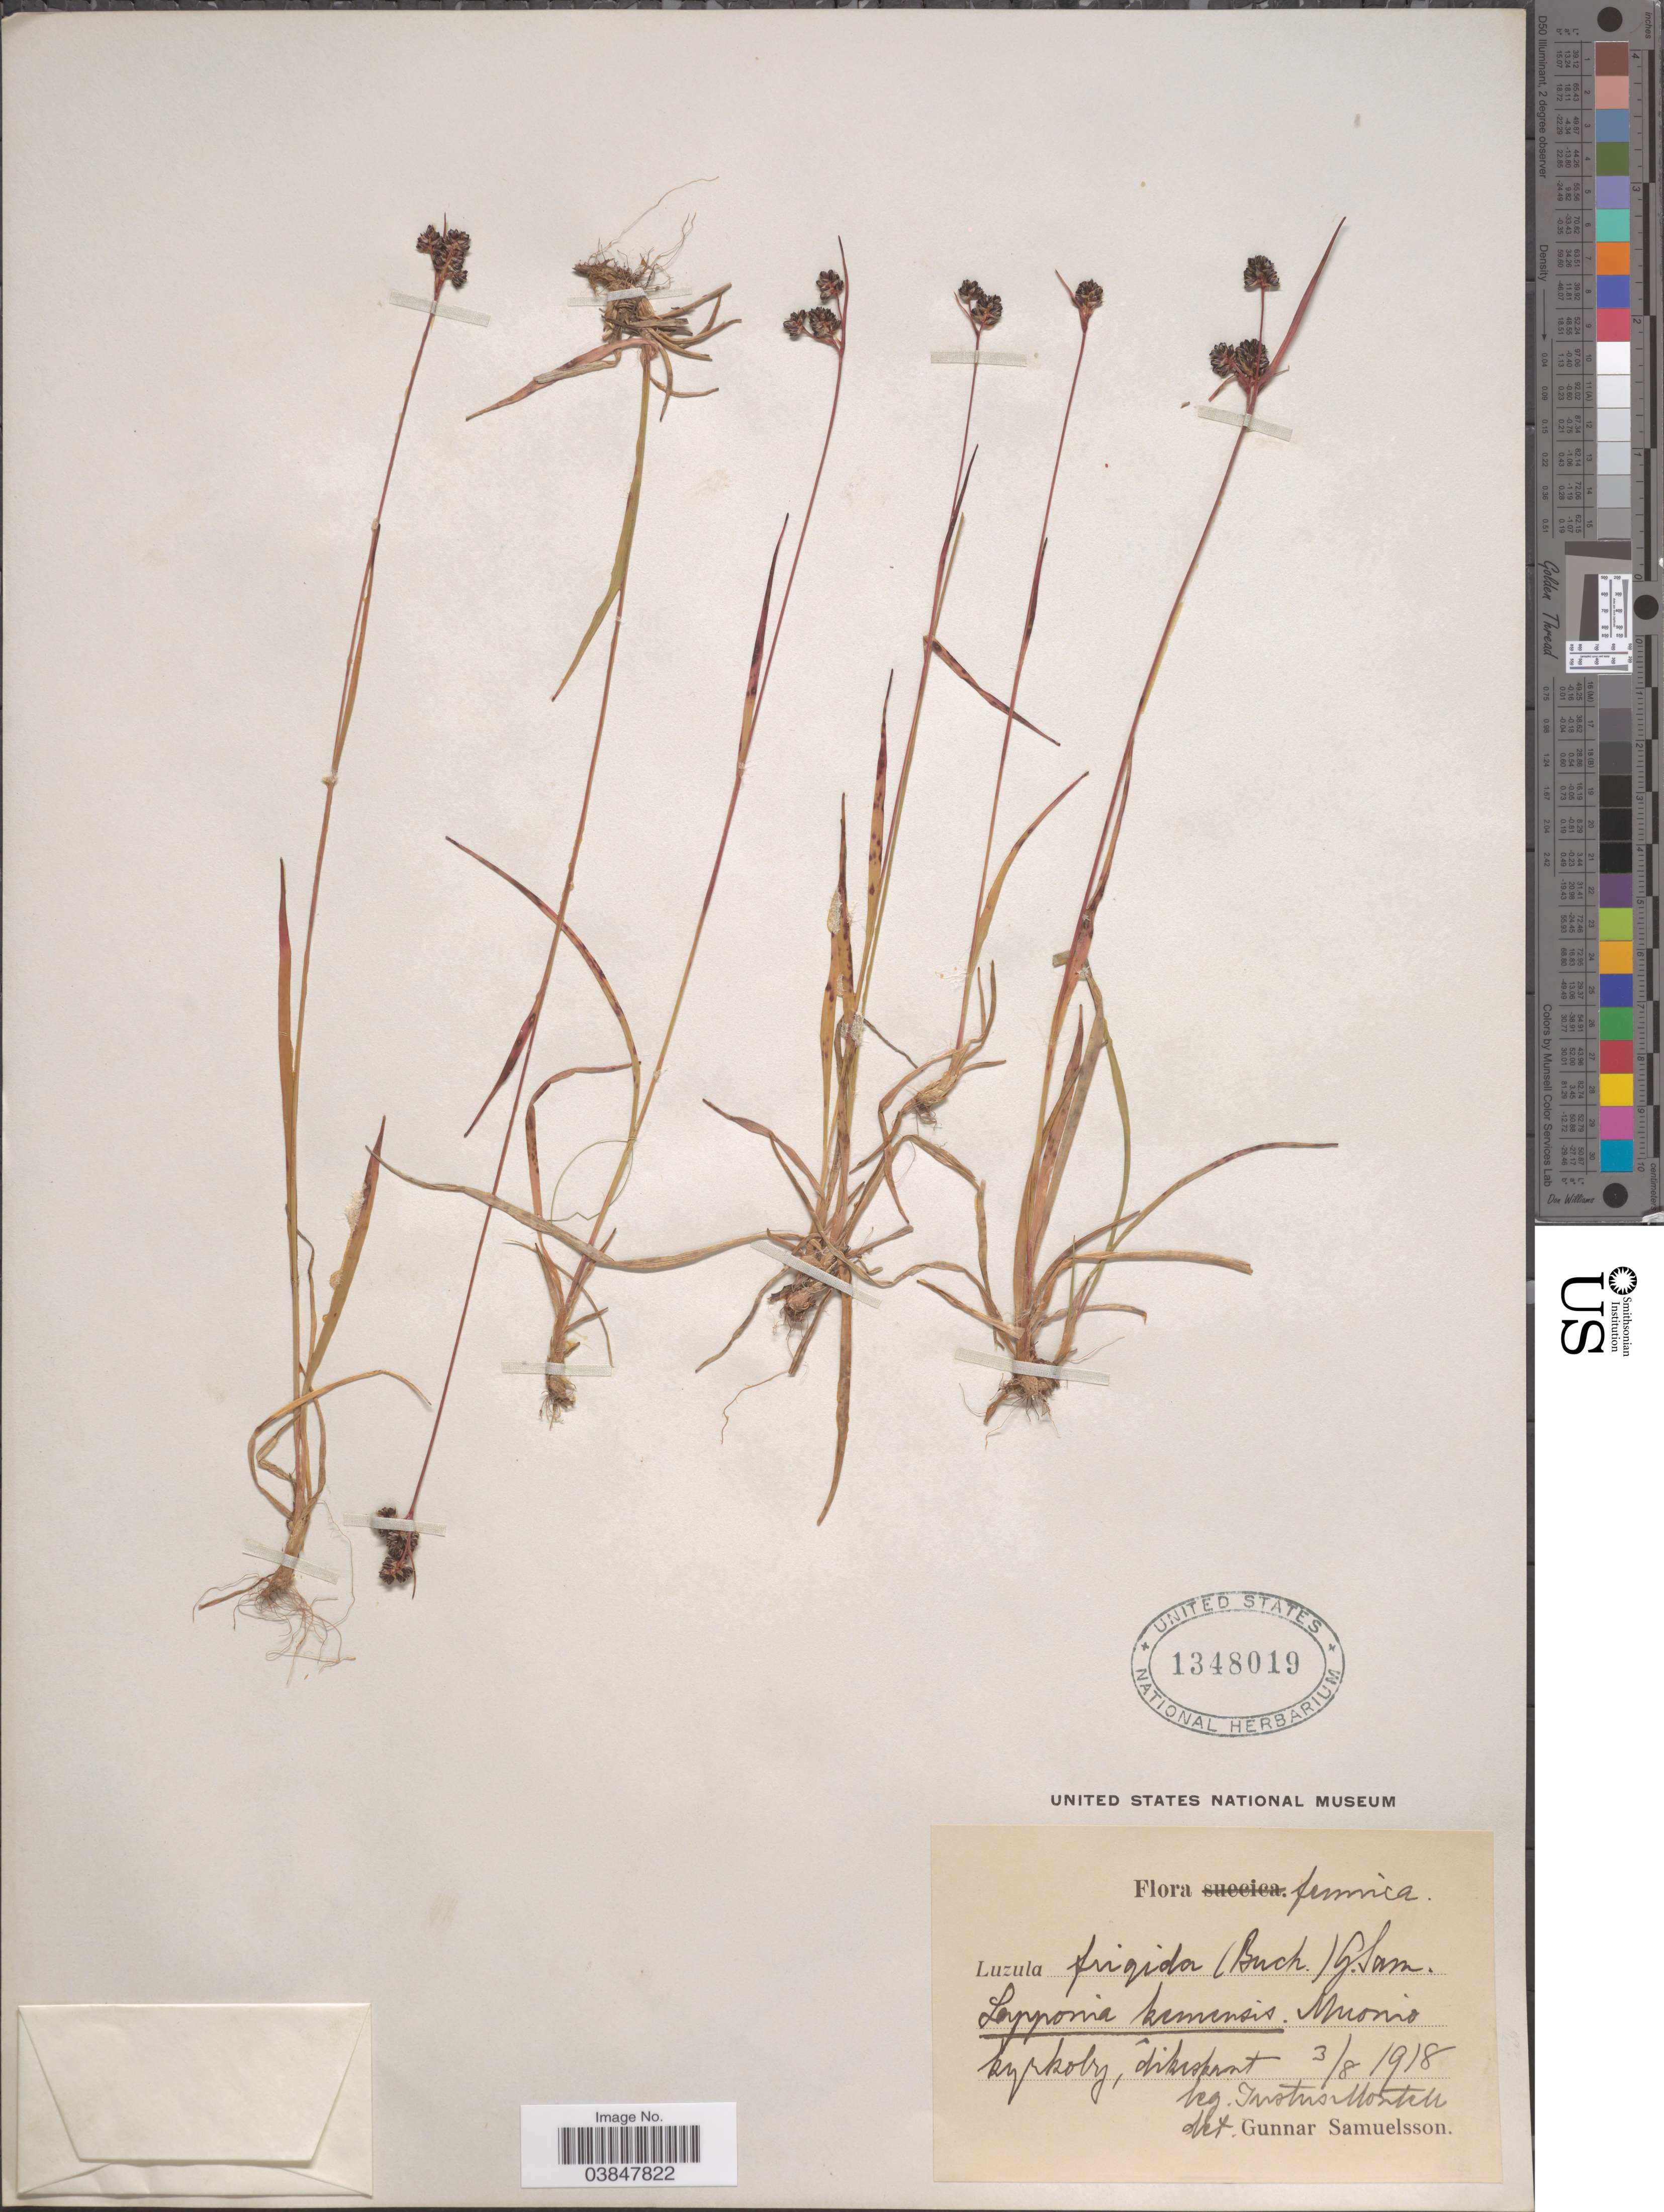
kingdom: Plantae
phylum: Tracheophyta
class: Liliopsida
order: Poales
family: Juncaceae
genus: Luzula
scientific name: Luzula frigida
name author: (Buchenau) Sam.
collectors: I. Montell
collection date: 1918-08-03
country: Finland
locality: Lapponia kemensis. Muonio [illegible text].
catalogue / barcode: US 1348019